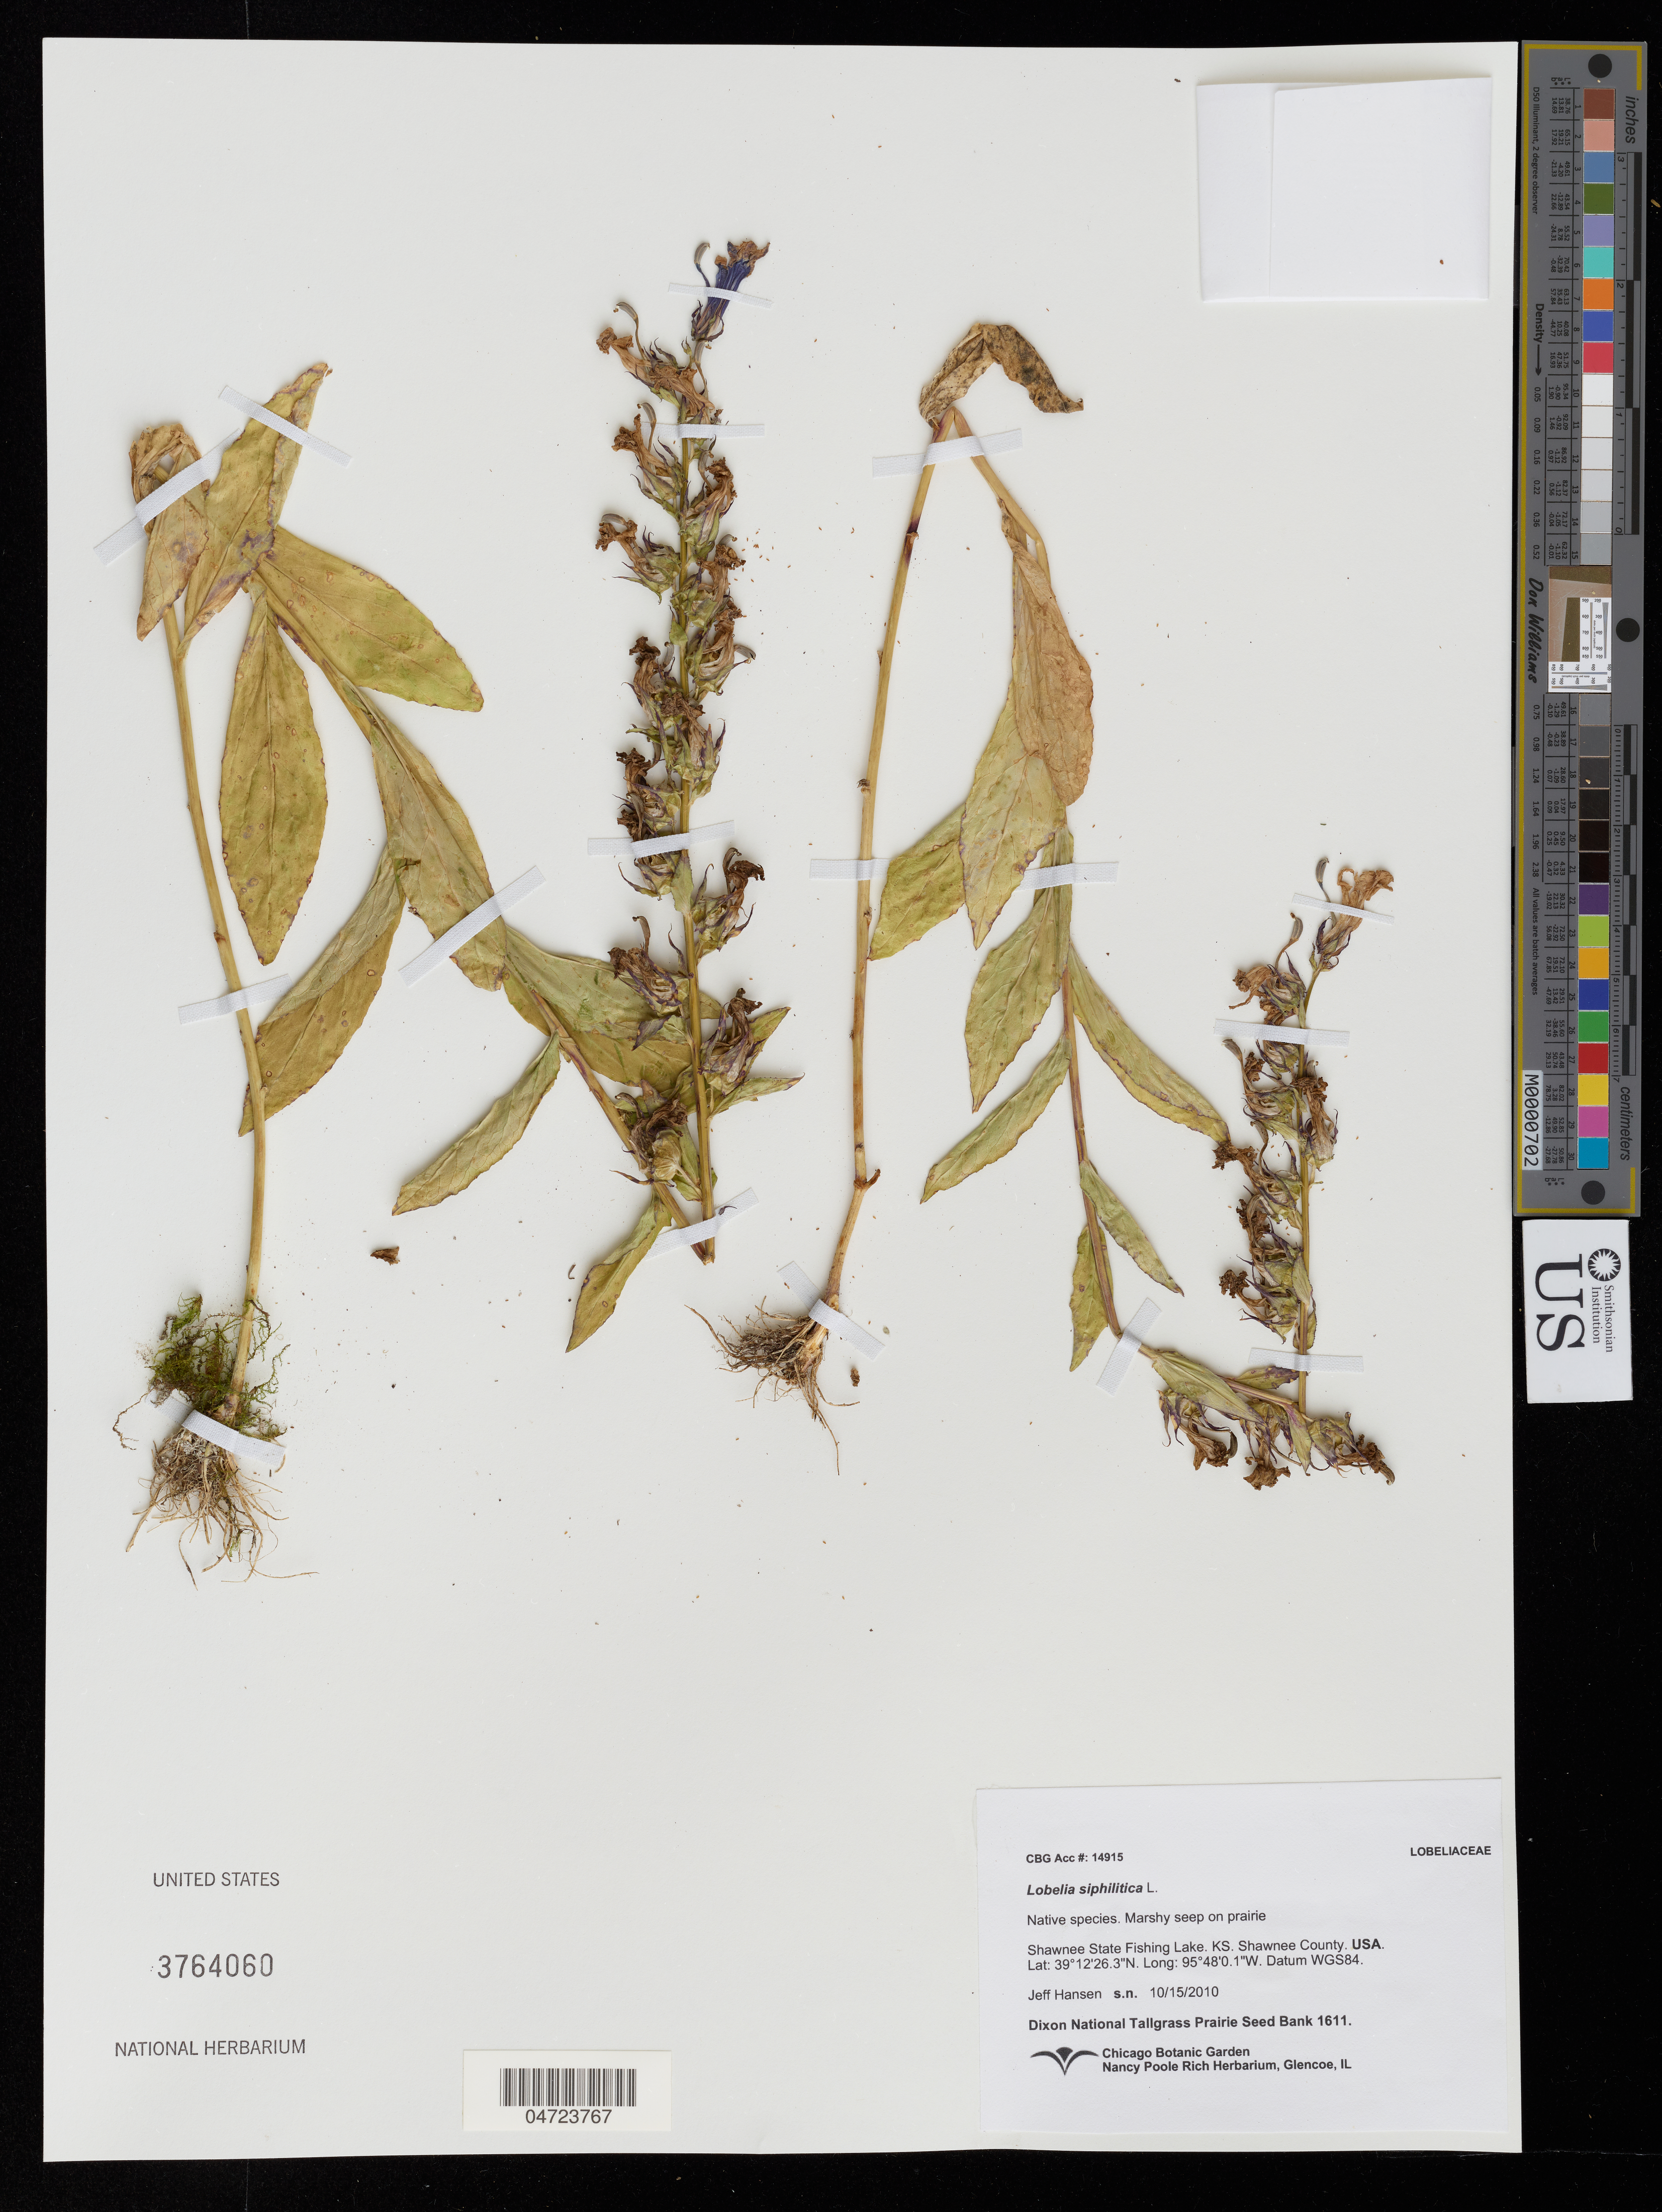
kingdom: Plantae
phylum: Tracheophyta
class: Magnoliopsida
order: Asterales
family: Campanulaceae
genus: Lobelia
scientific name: Lobelia siphilitica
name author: L.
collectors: J. Hansen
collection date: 2010-10-15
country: United States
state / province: Kansas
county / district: Shawnee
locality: Shawnee State Fishing Lake. Shawnee County.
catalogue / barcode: US 3764060